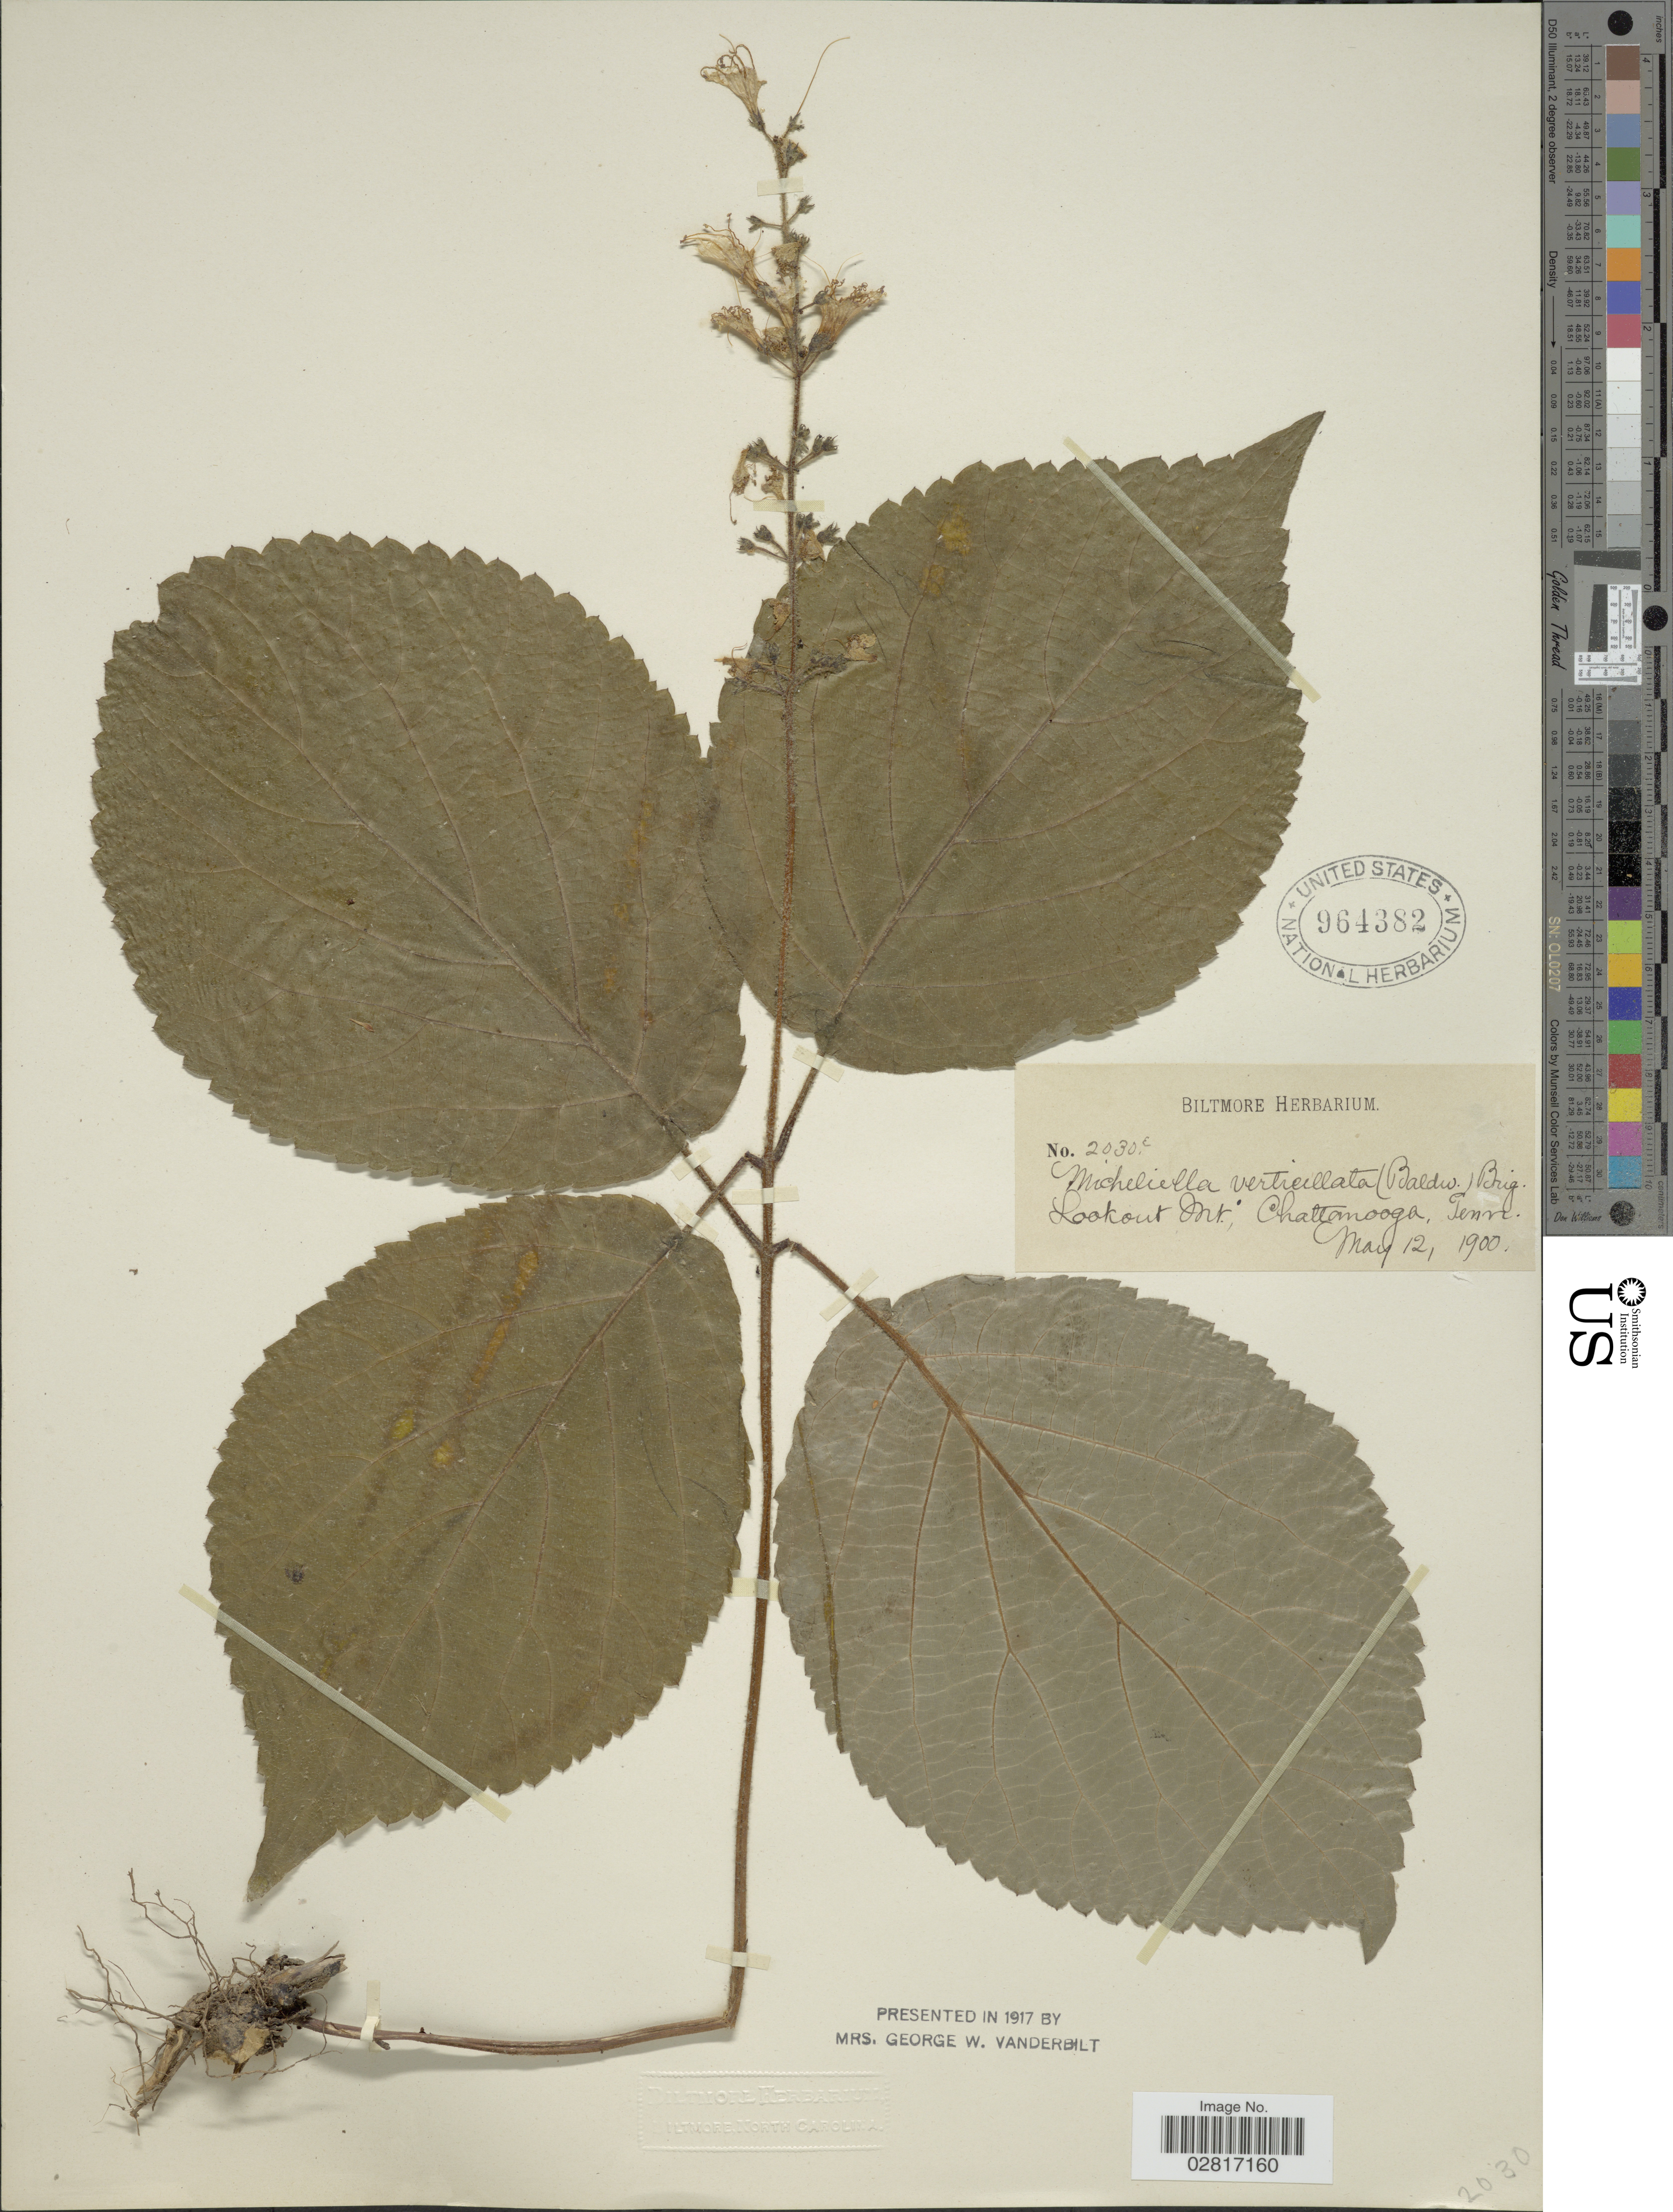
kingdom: Plantae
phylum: Tracheophyta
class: Magnoliopsida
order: Lamiales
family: Lamiaceae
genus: Collinsonia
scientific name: Collinsonia verticillata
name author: Baldwin ex Elliott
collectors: ex herb. Biltmore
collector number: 2030e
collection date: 1900-05-12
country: United States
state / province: Tennessee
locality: Lookout Mt., Chattanooga, Tenn.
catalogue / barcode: US 964382